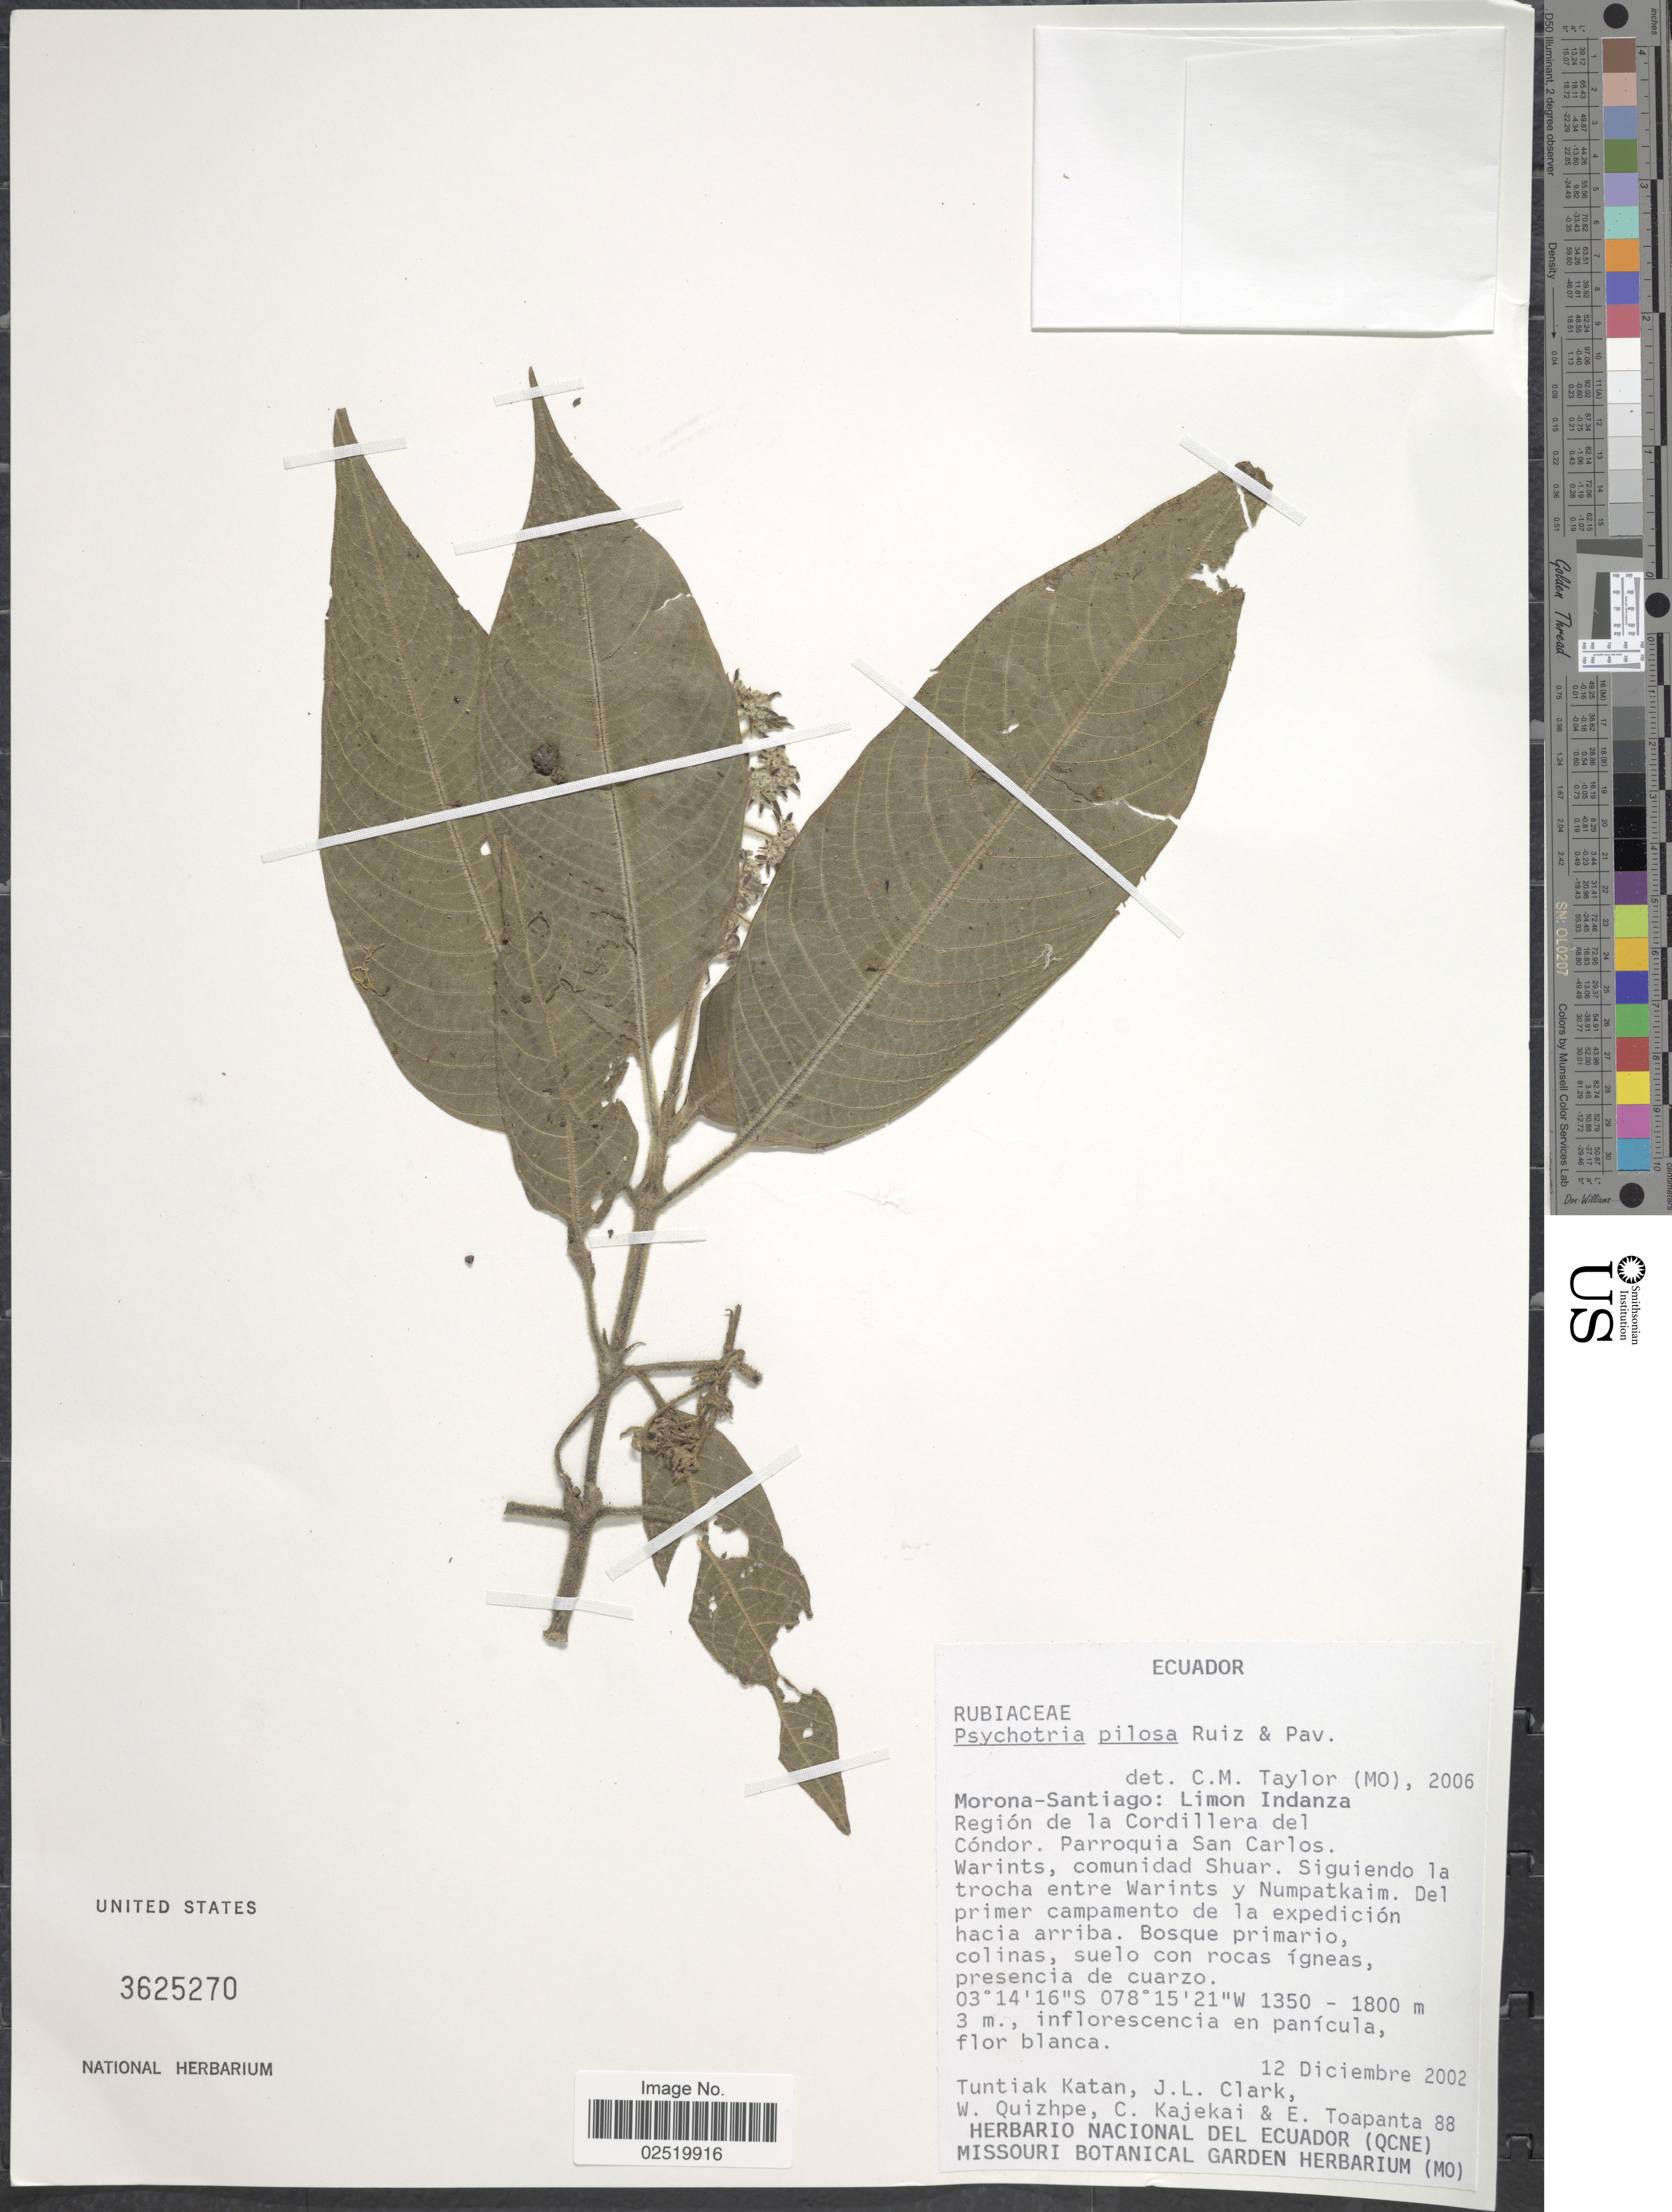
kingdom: Plantae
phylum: Tracheophyta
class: Magnoliopsida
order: Gentianales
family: Rubiaceae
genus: Psychotria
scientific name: Psychotria pilosa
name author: Ruiz & Pav.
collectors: T. Katan, J. L. Clark, W. Quizhpe, C. Kajekai & E. Toapanta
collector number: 88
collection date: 2002-12-12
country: Ecuador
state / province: Morona-Santiago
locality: Limon Indanza, Region de la Cordillera del Condor. Parroquia San Carlos Warints, comunidad Shuar. Siguiendo la trocha entre Warints y Numpatkaim. Del primer campamento de la expedicon hacia arriba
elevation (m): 1350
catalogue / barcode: US 3625270